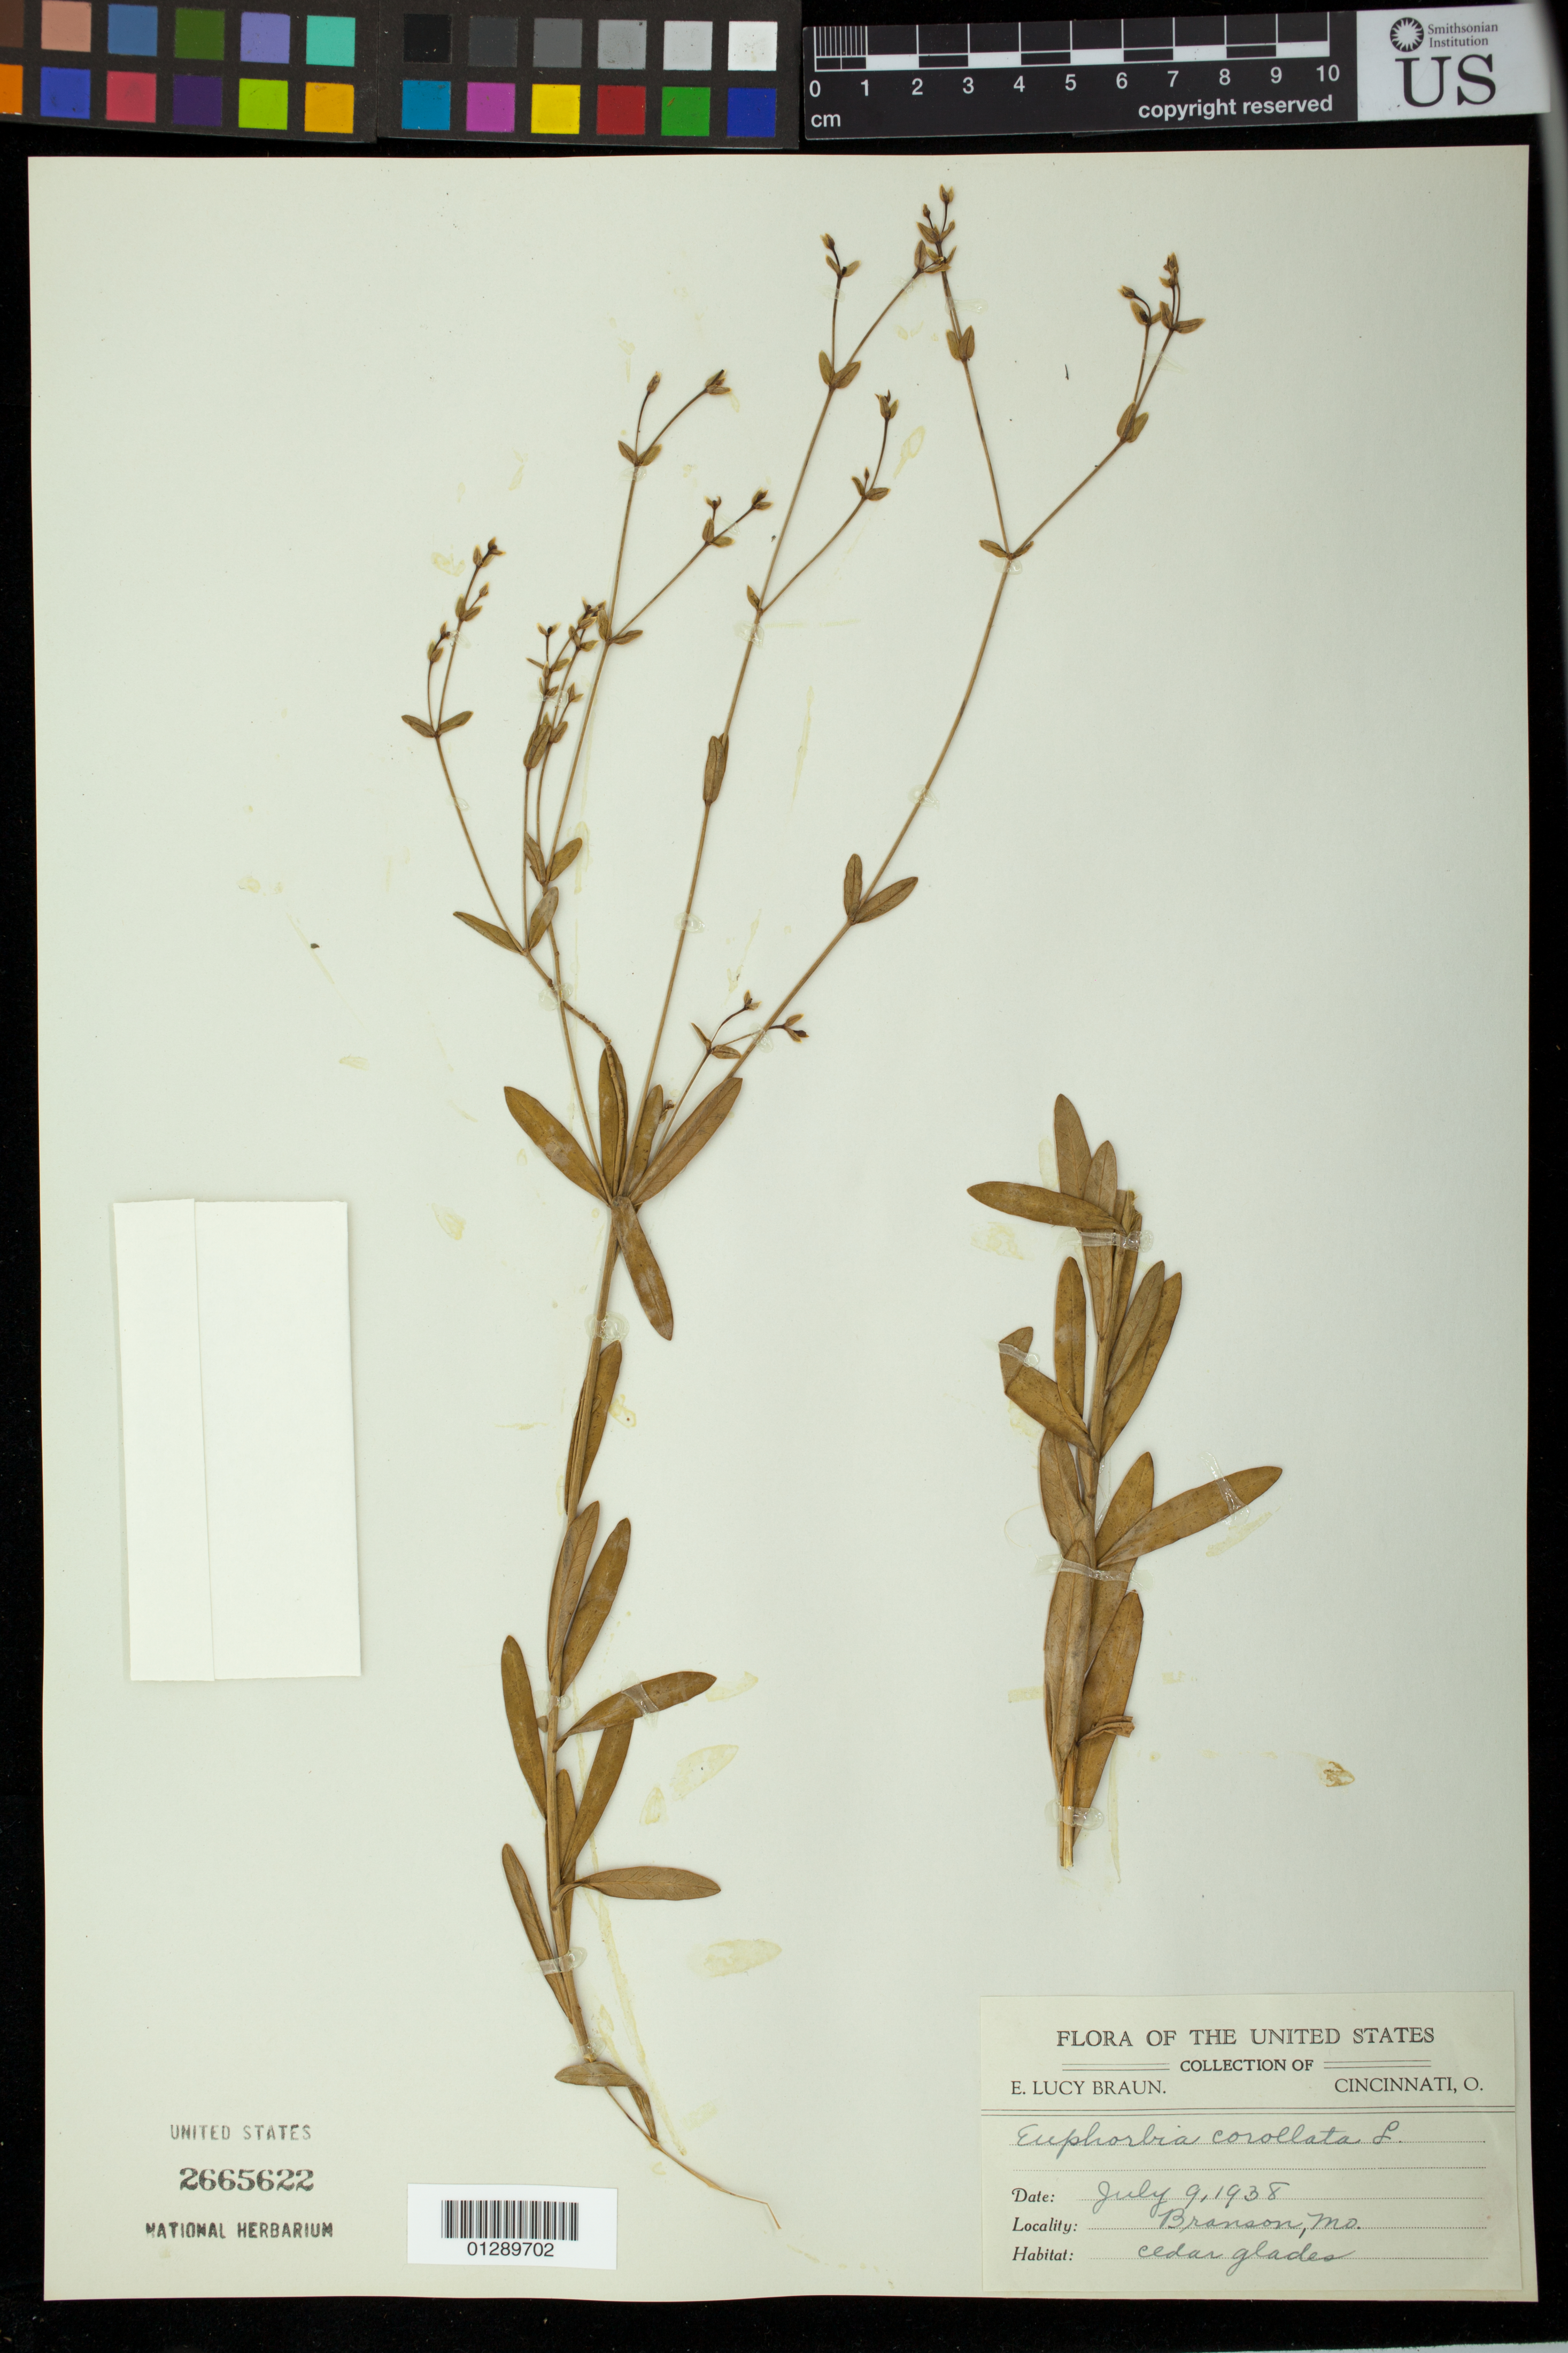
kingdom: Plantae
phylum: Tracheophyta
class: Magnoliopsida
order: Malpighiales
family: Euphorbiaceae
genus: Euphorbia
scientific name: Euphorbia corollata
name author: L.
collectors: E. L. Braun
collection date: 1938-07-09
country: United States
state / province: Missouri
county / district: Taney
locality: Branson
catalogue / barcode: US 2665622